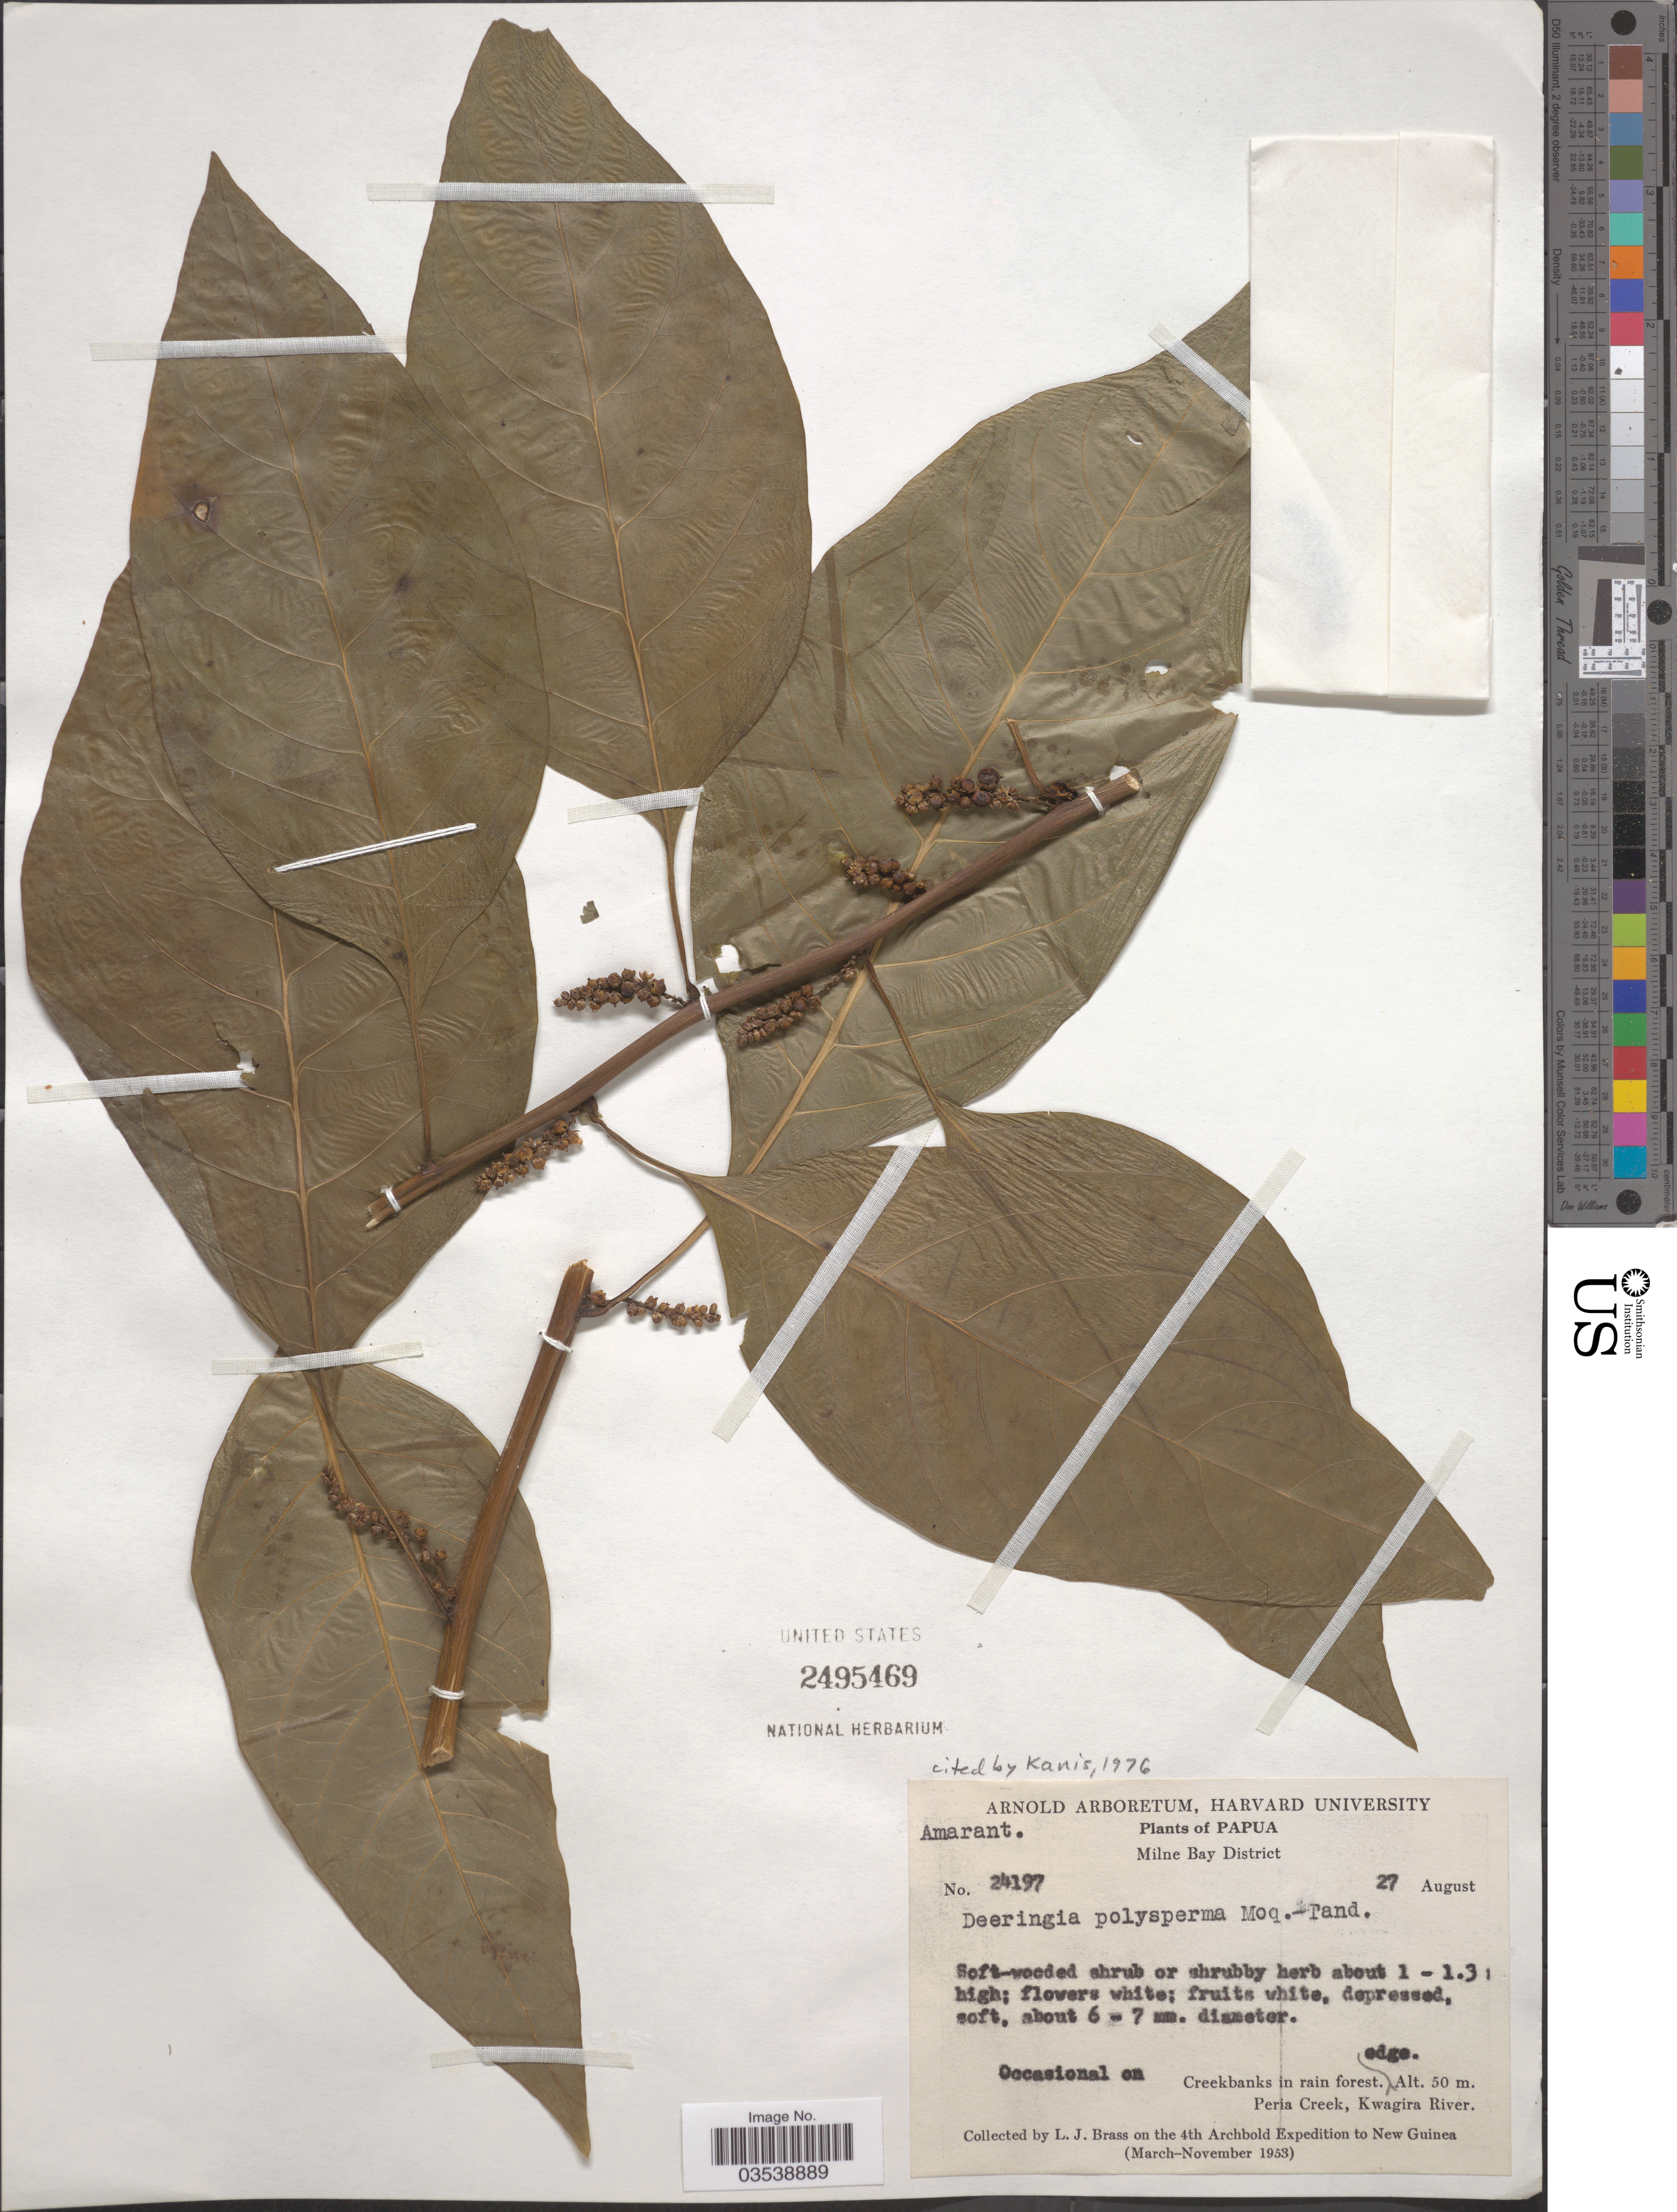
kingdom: Plantae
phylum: Tracheophyta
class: Magnoliopsida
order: Caryophyllales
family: Amaranthaceae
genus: Deeringia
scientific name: Deeringia polysperma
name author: (Roxb.) Moq.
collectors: L. J. Brass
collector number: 24197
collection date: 1953-08-27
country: Papua New Guinea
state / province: Milne Bay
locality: Papua. Milne Bay District. Creekbanks in rain forest edge. Peria Creek, Kwagira River. New Guinea.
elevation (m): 50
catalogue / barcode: US 2495469